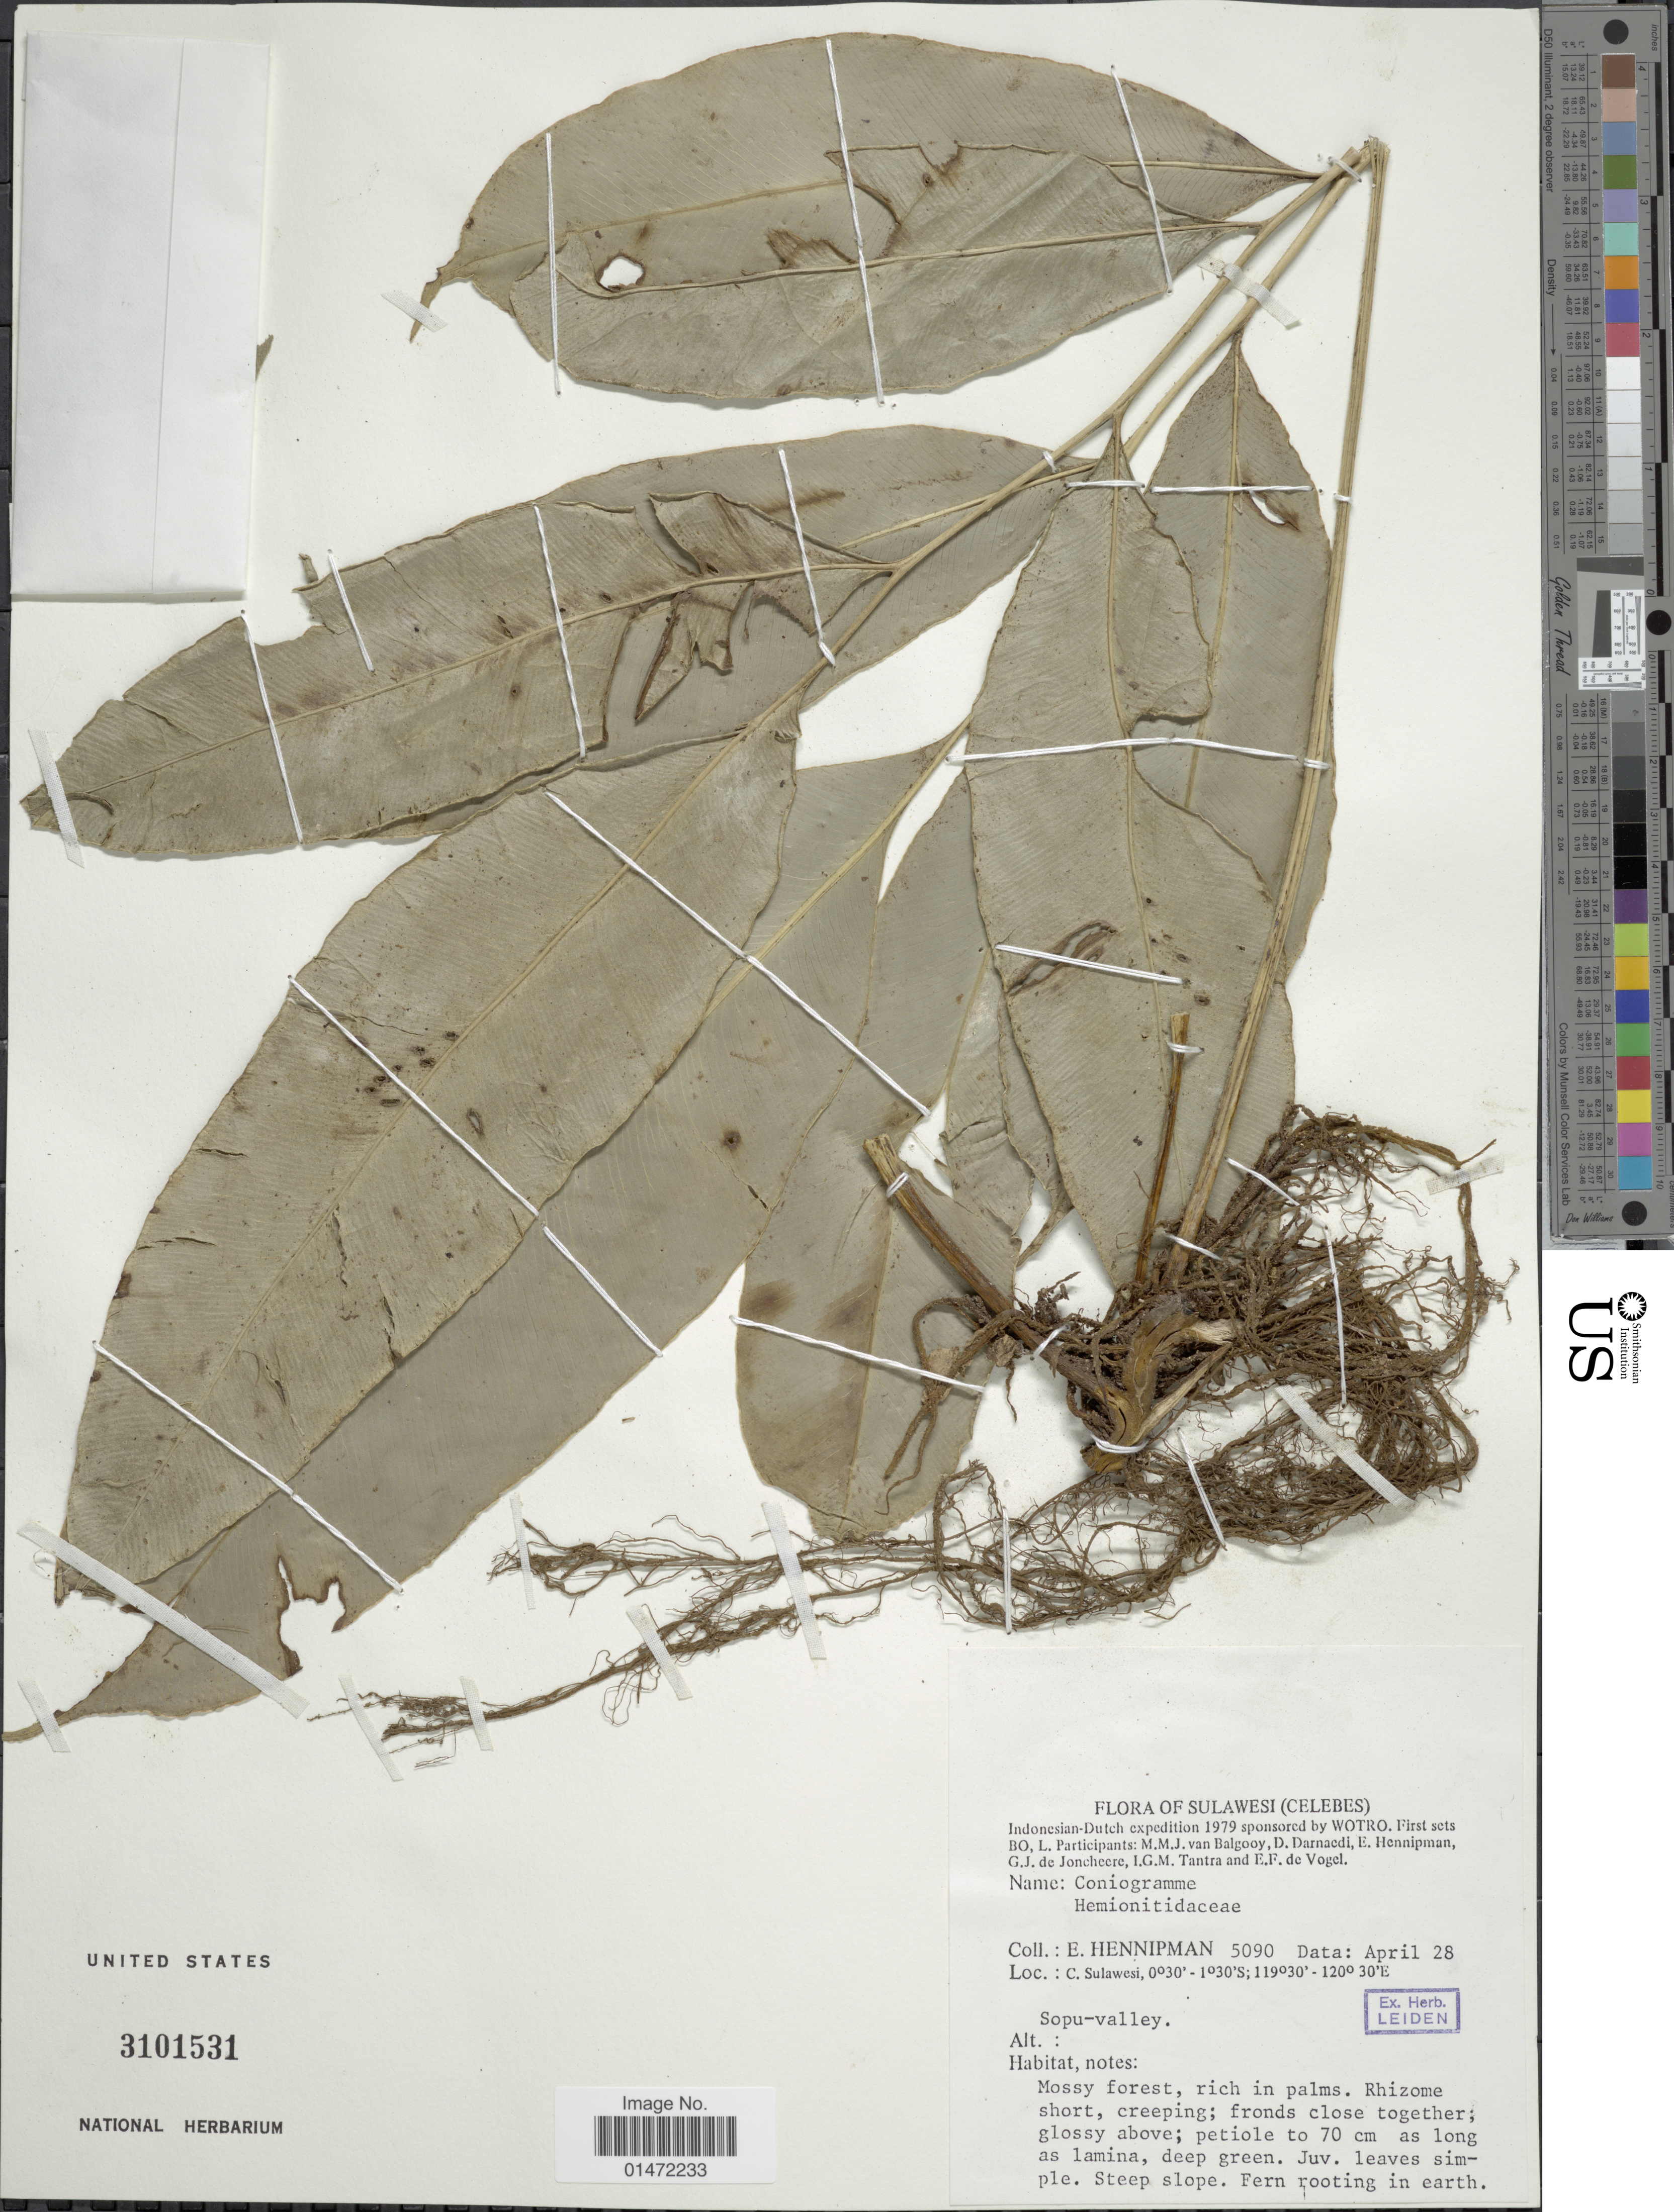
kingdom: Plantae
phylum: Tracheophyta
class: Polypodiopsida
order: Polypodiales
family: Pteridaceae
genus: Coniogramme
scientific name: Coniogramme sp.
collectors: E. Hennipman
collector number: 5090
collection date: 1979-04-28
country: Indonesia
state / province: Sulawesi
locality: C. Sulawesi, Sopu-valley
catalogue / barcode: US 3101531